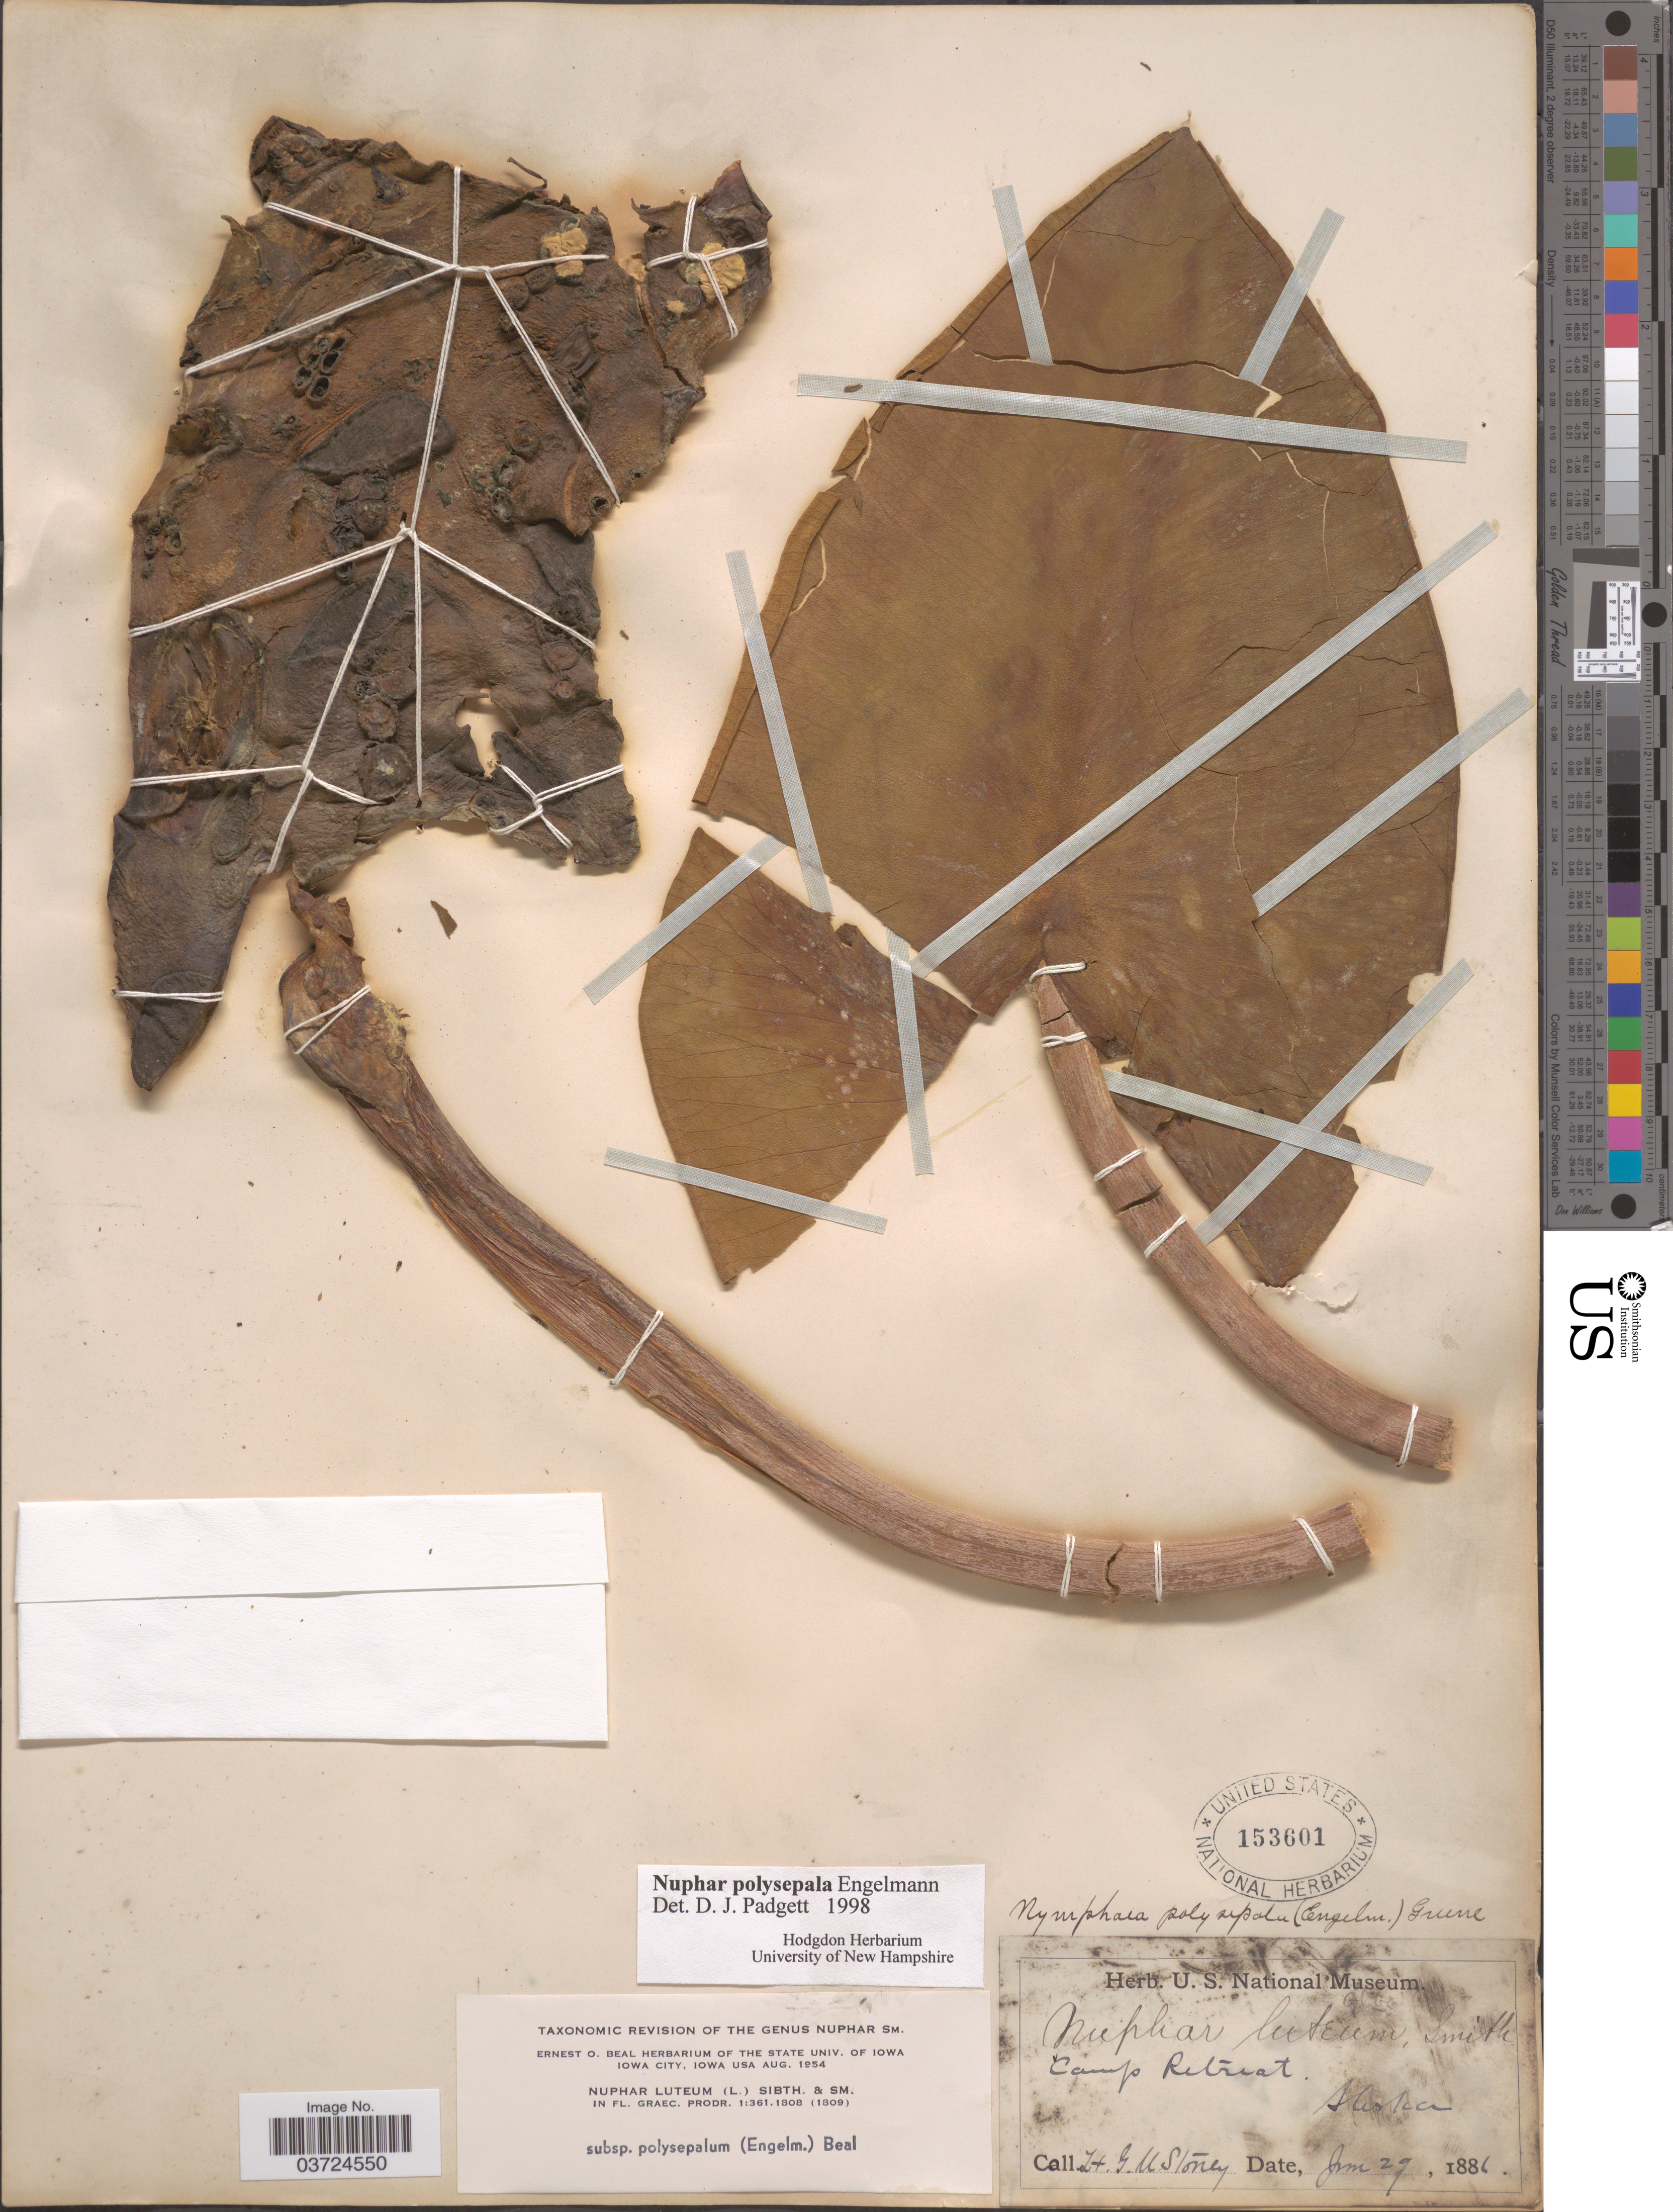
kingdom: Plantae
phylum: Tracheophyta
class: Magnoliopsida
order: Nymphaeales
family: Nymphaeaceae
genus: Nuphar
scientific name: Nuphar polysepala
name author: Englem.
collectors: G. Stoney & G. Stoney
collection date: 1886-06-29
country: United States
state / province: Alaska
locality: Camp Retreat.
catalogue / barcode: US 153601